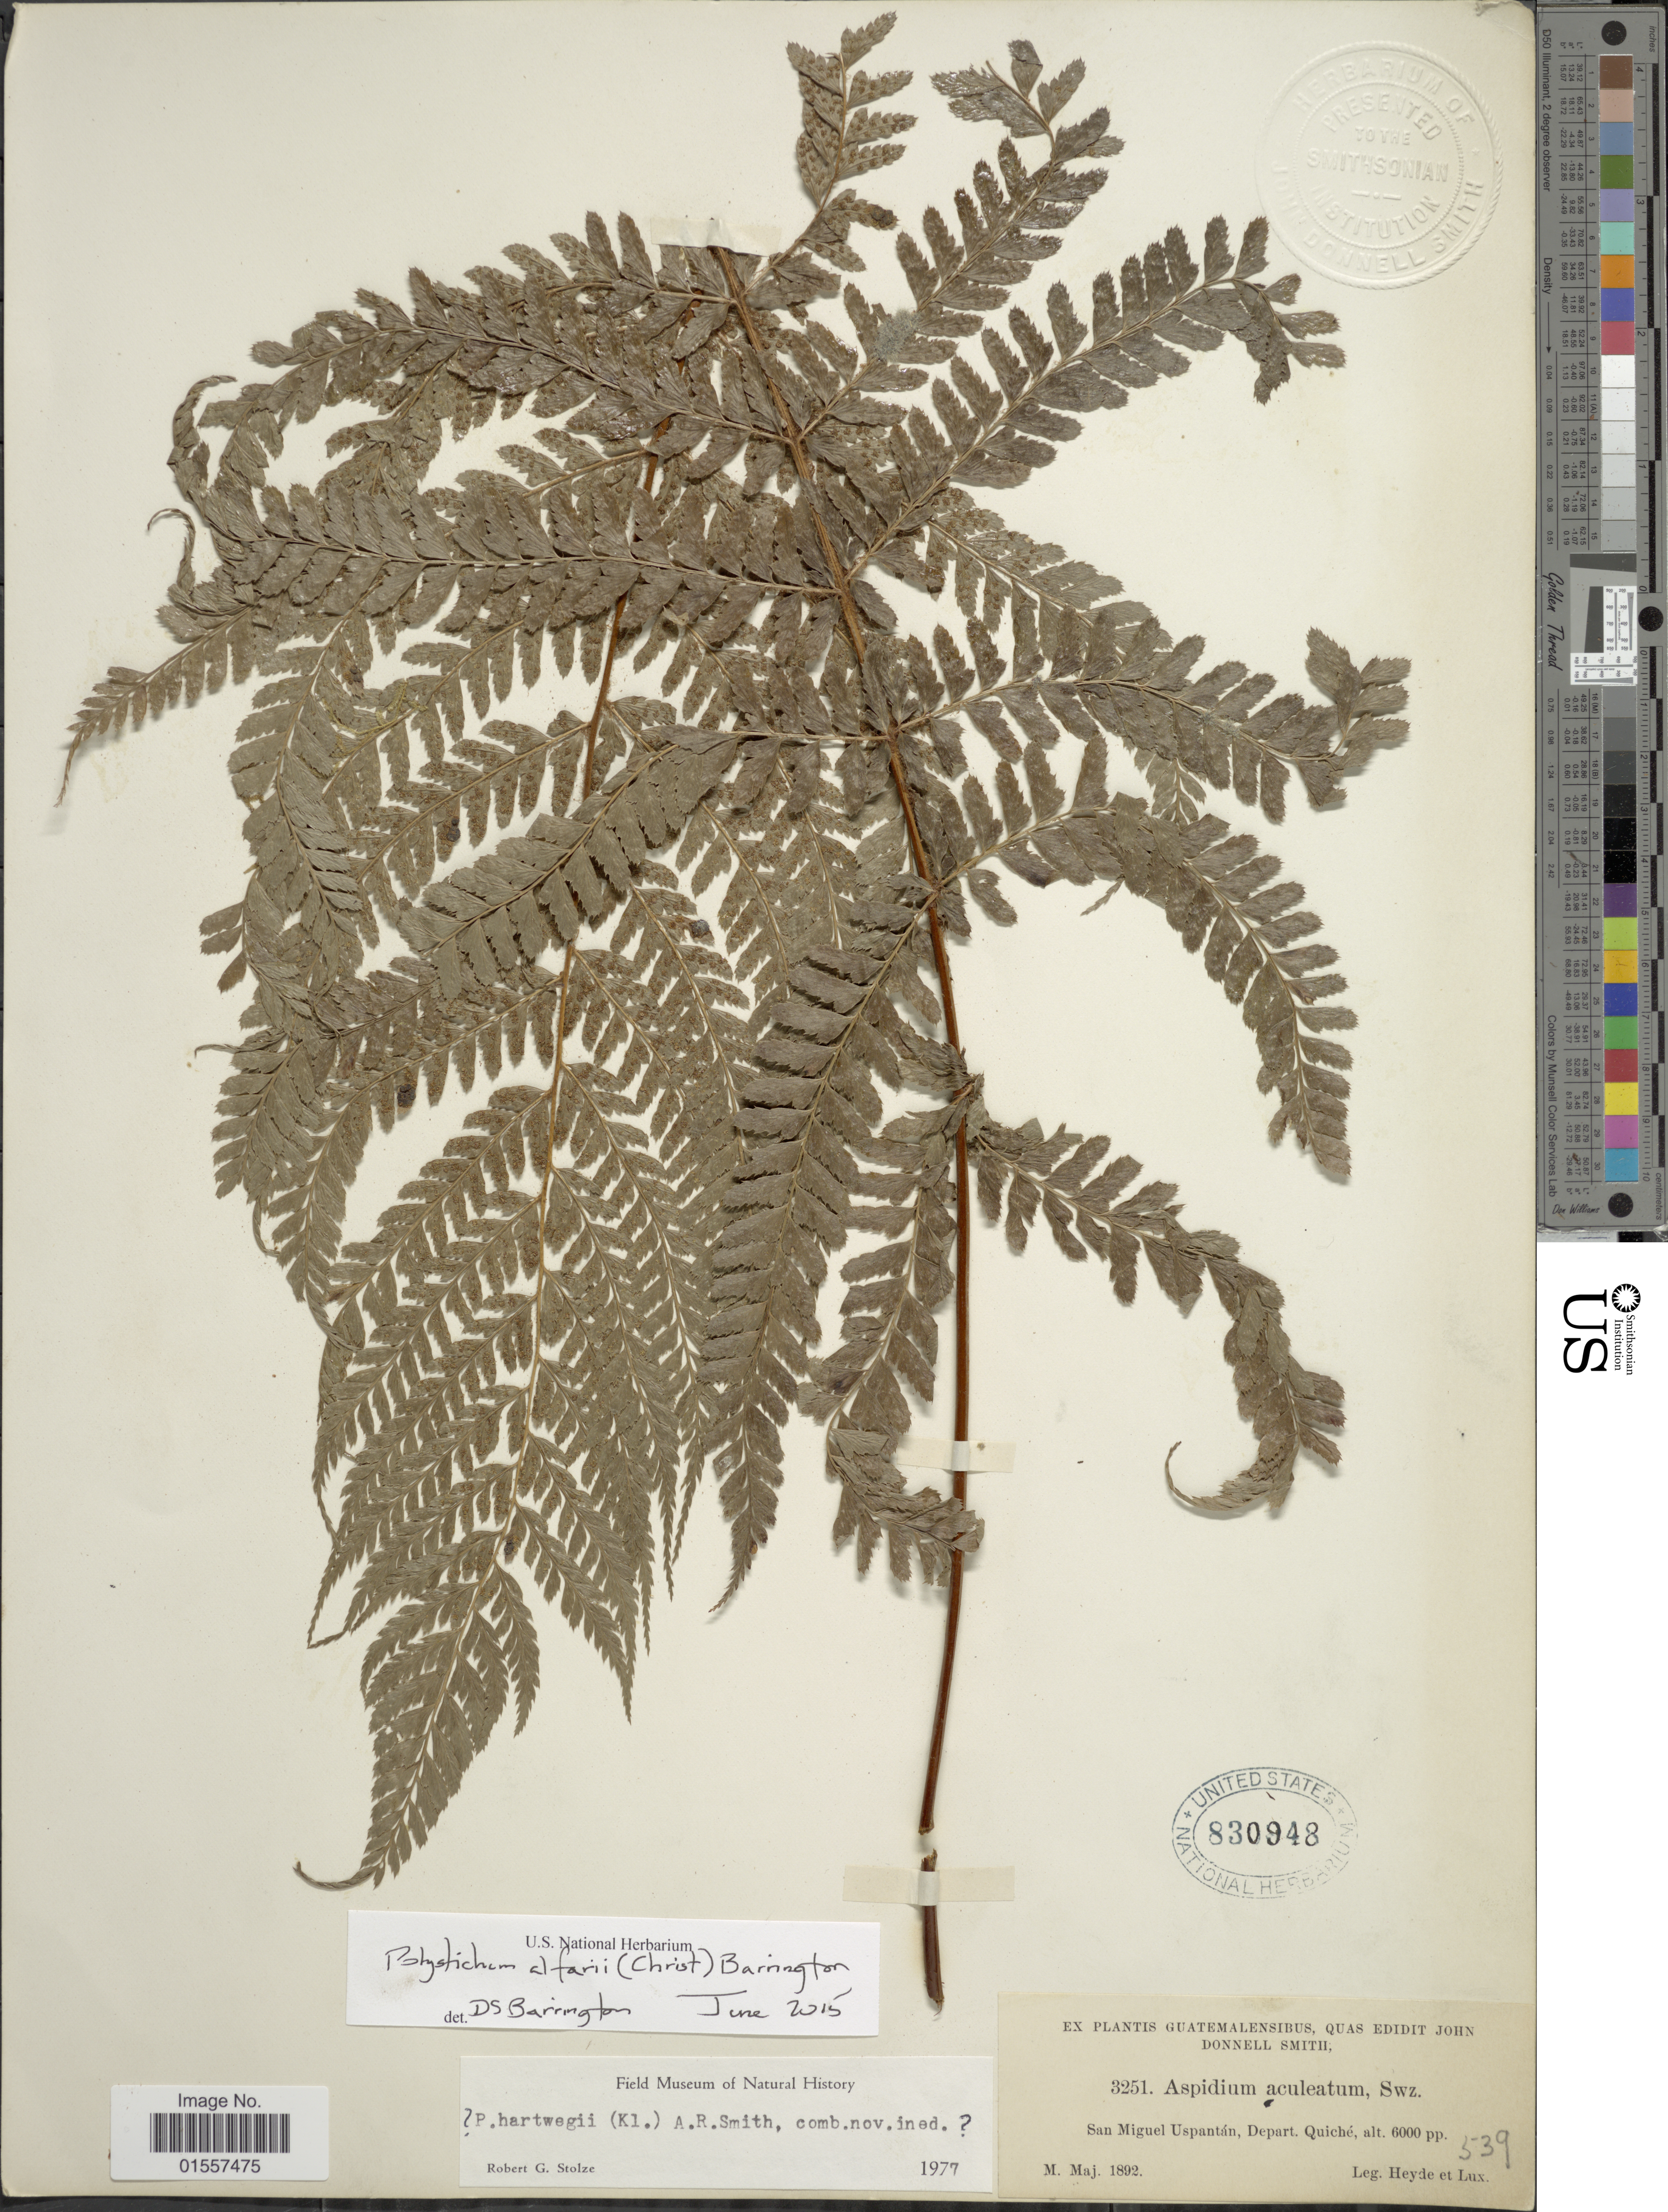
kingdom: Plantae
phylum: Tracheophyta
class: Polypodiopsida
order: Polypodiales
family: Dryopteridaceae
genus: Polystichum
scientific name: Polystichum alfaroi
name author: (Christ) Barrington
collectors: Heyde & Lux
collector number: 3251/539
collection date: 1892-05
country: Guatemala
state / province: El Quiché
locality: Guatemalensibus, San Miguel Uspantan, Depart. Quiche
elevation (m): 1829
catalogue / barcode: US 830948